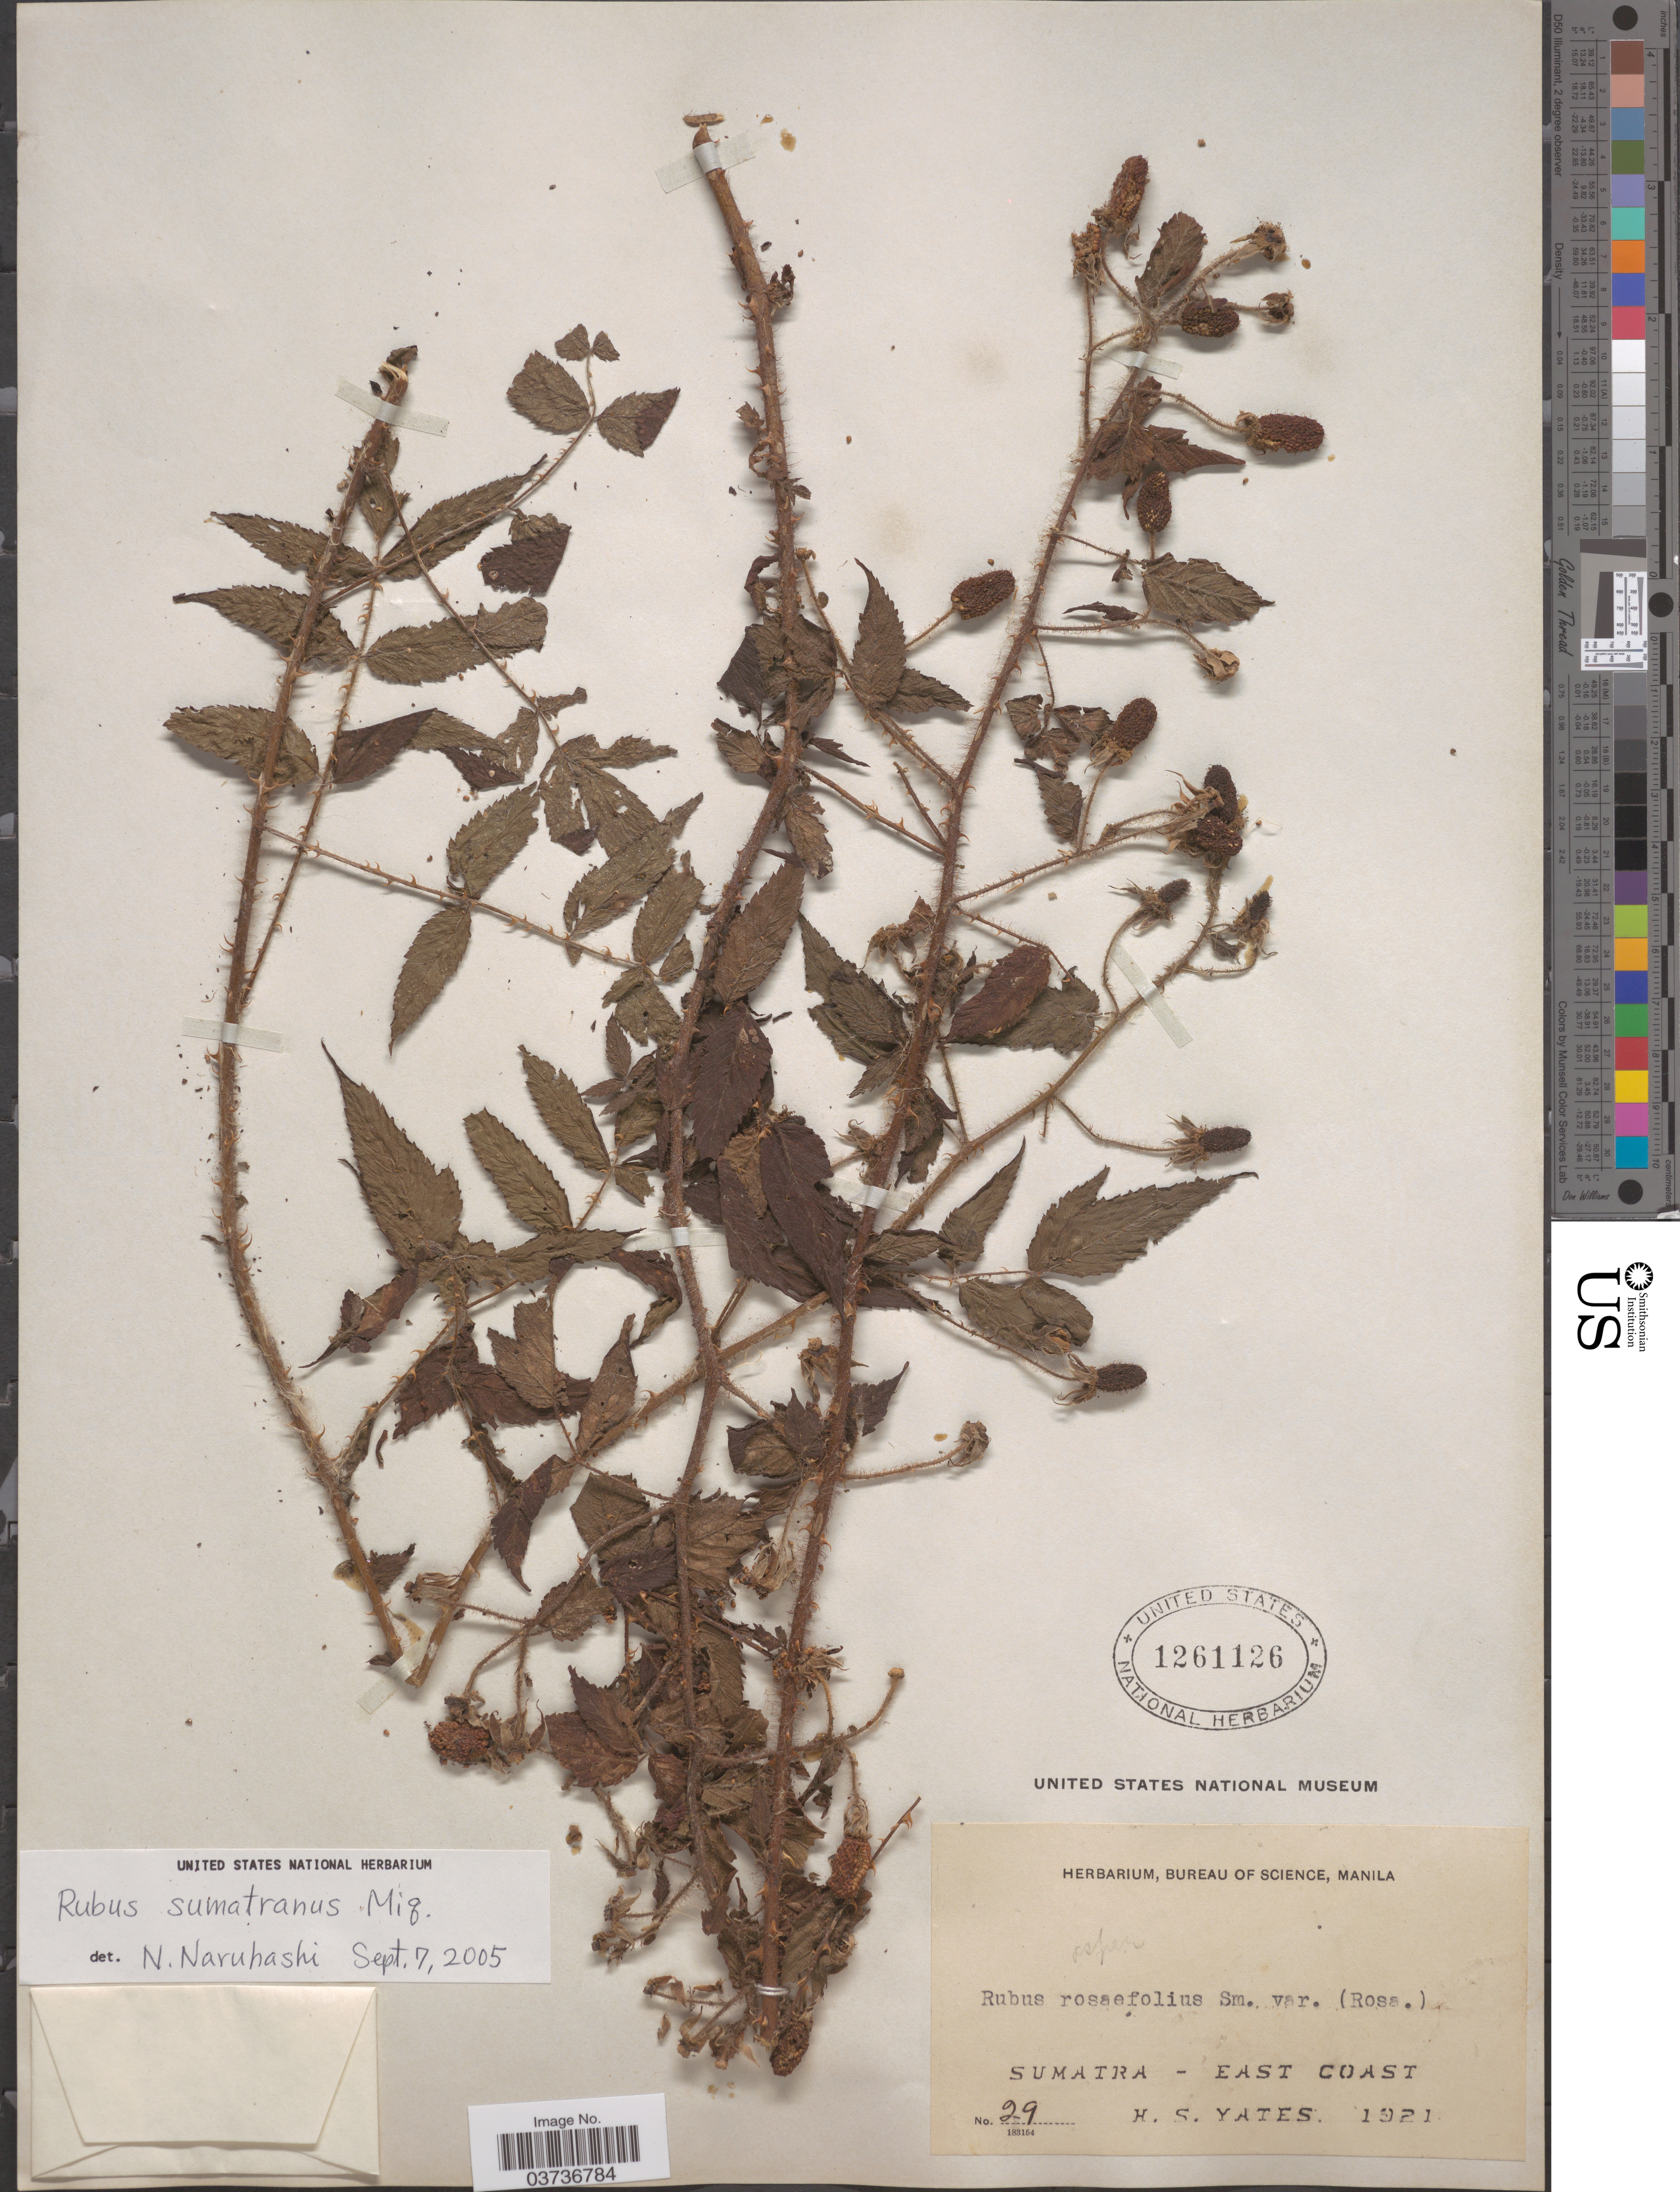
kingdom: Plantae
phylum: Tracheophyta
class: Magnoliopsida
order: Rosales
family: Rosaceae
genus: Rubus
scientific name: Rubus sumatranus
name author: Miq.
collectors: H. S. Yates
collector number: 29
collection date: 1921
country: Indonesia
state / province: Sumatra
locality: East Coast.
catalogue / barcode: US 1261126